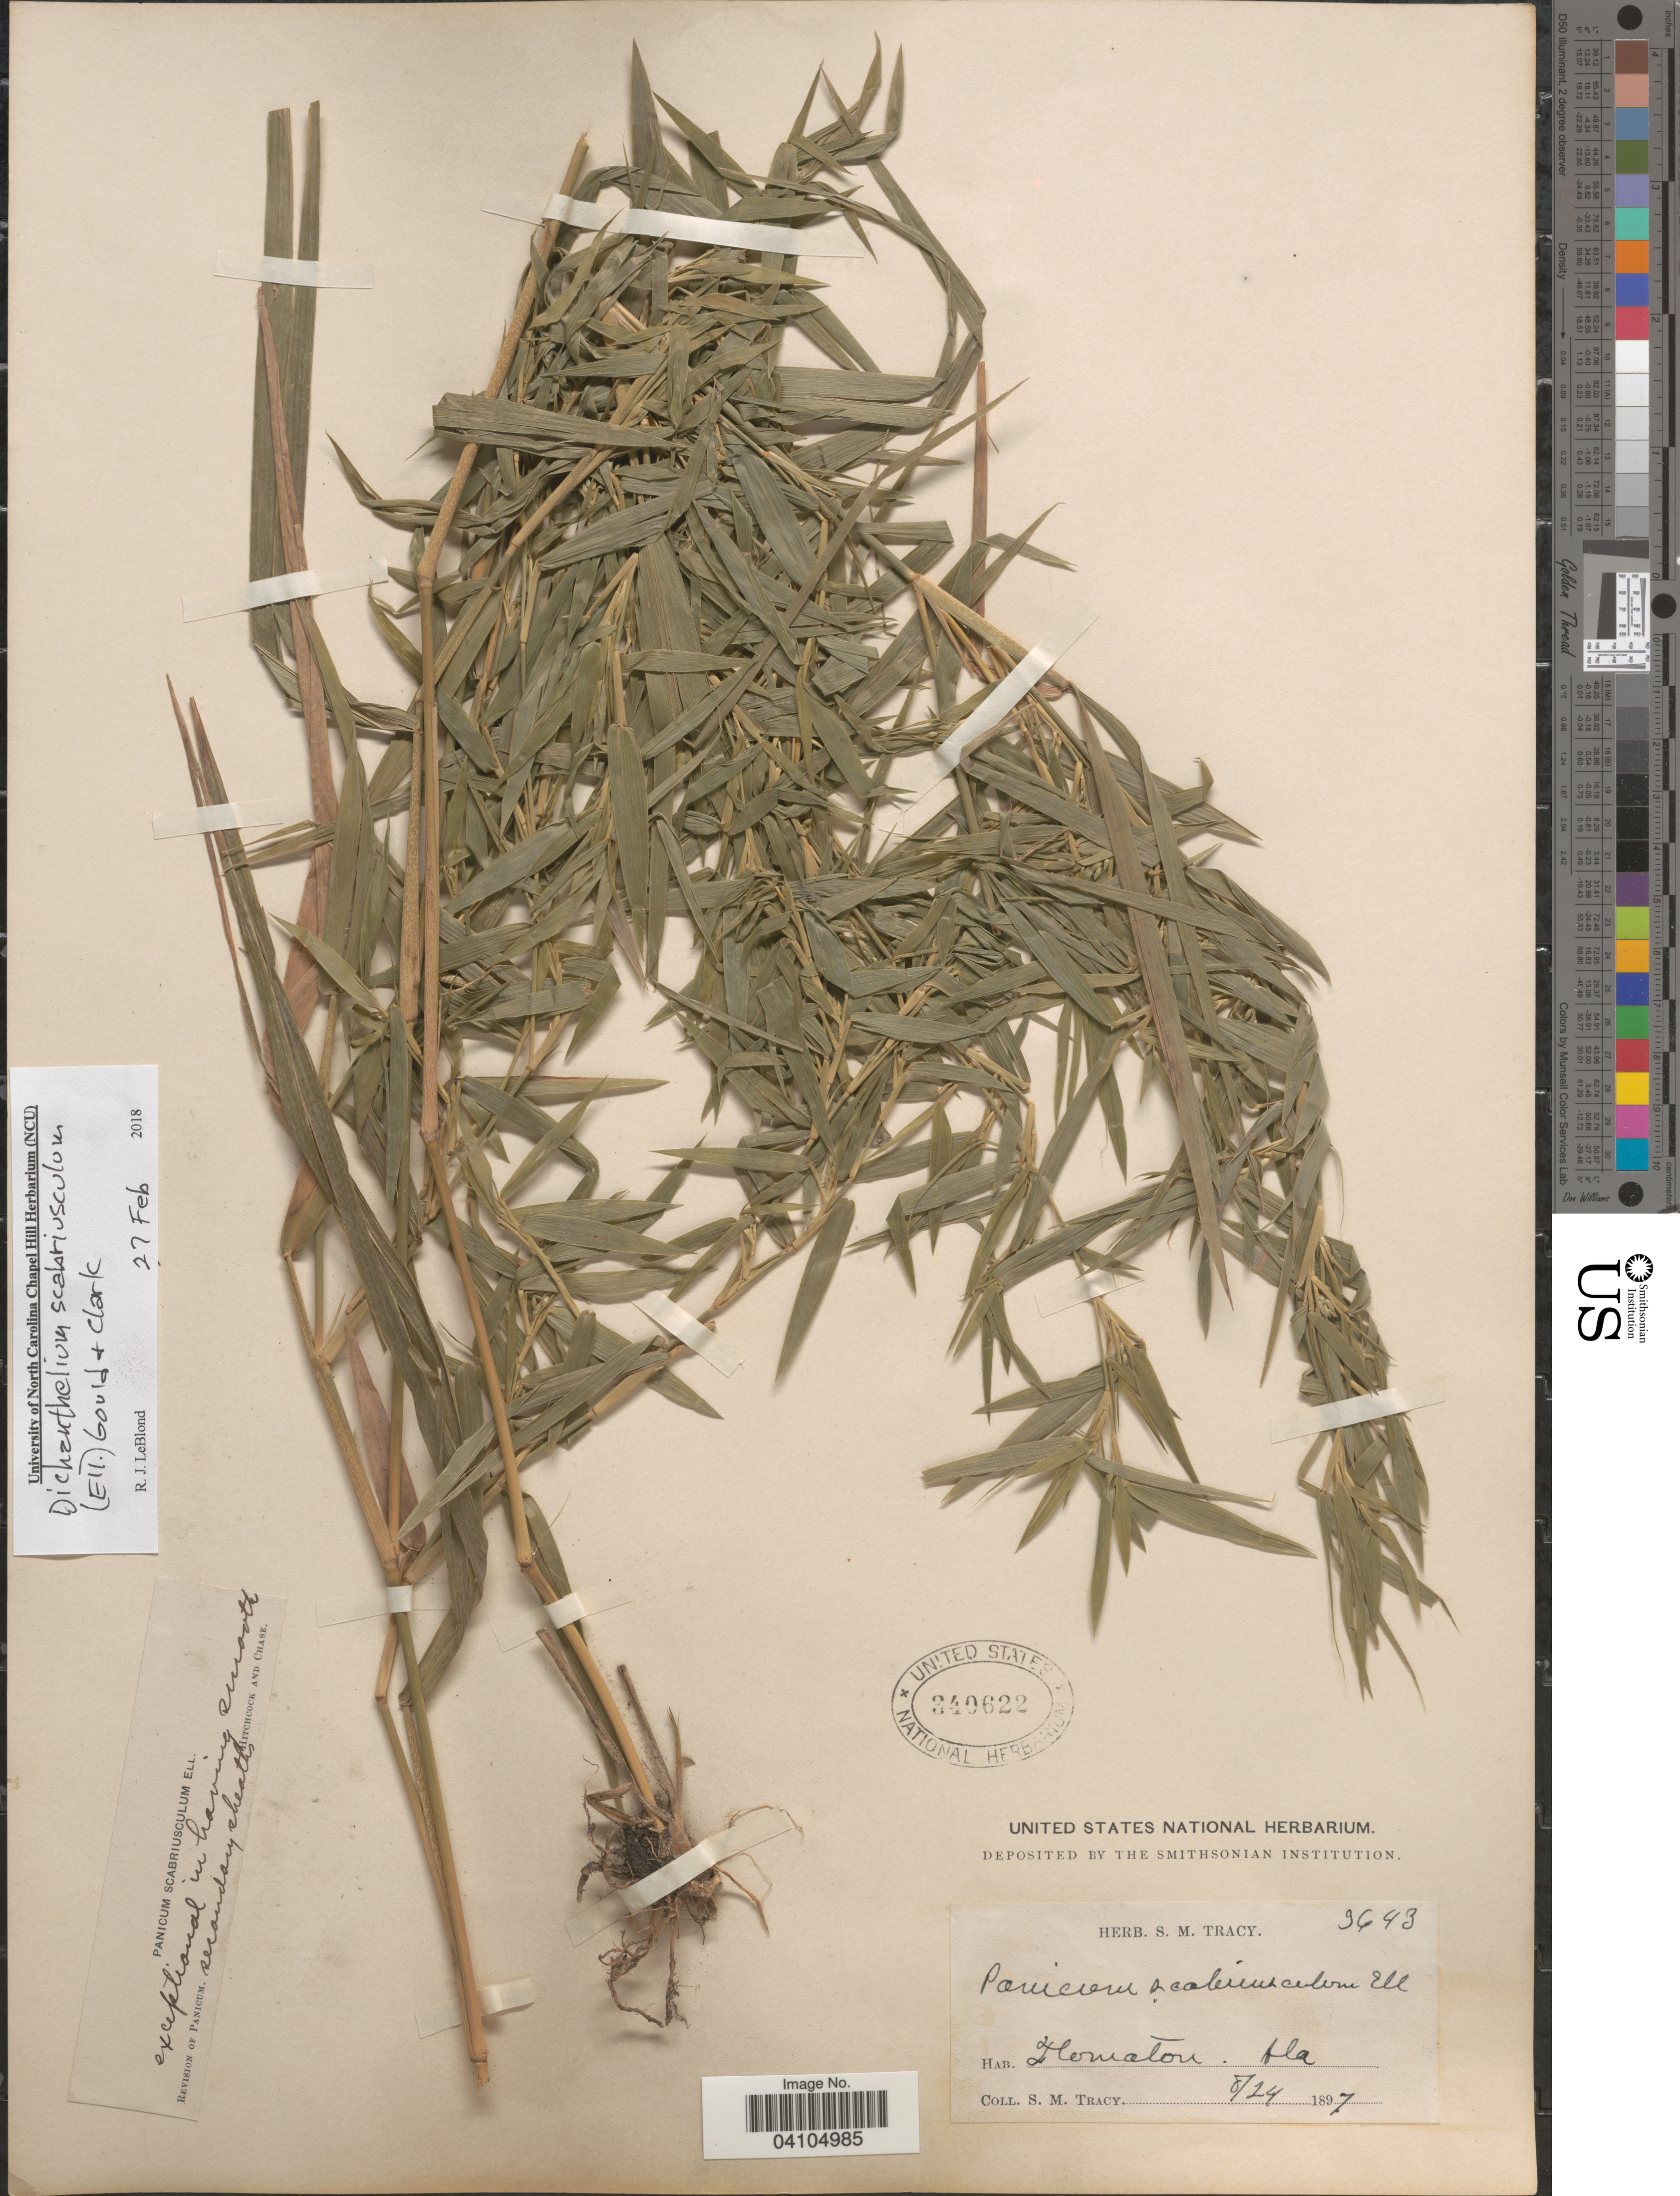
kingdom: Plantae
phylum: Tracheophyta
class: Liliopsida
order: Poales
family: Poaceae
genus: Dichanthelium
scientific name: Dichanthelium scabriusculum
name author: (Elliott) Gould & C.A. Clark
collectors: S. M. Tracy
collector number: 3643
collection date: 1897-08-24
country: United States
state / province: Alabama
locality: Flomaton.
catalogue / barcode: US 340622